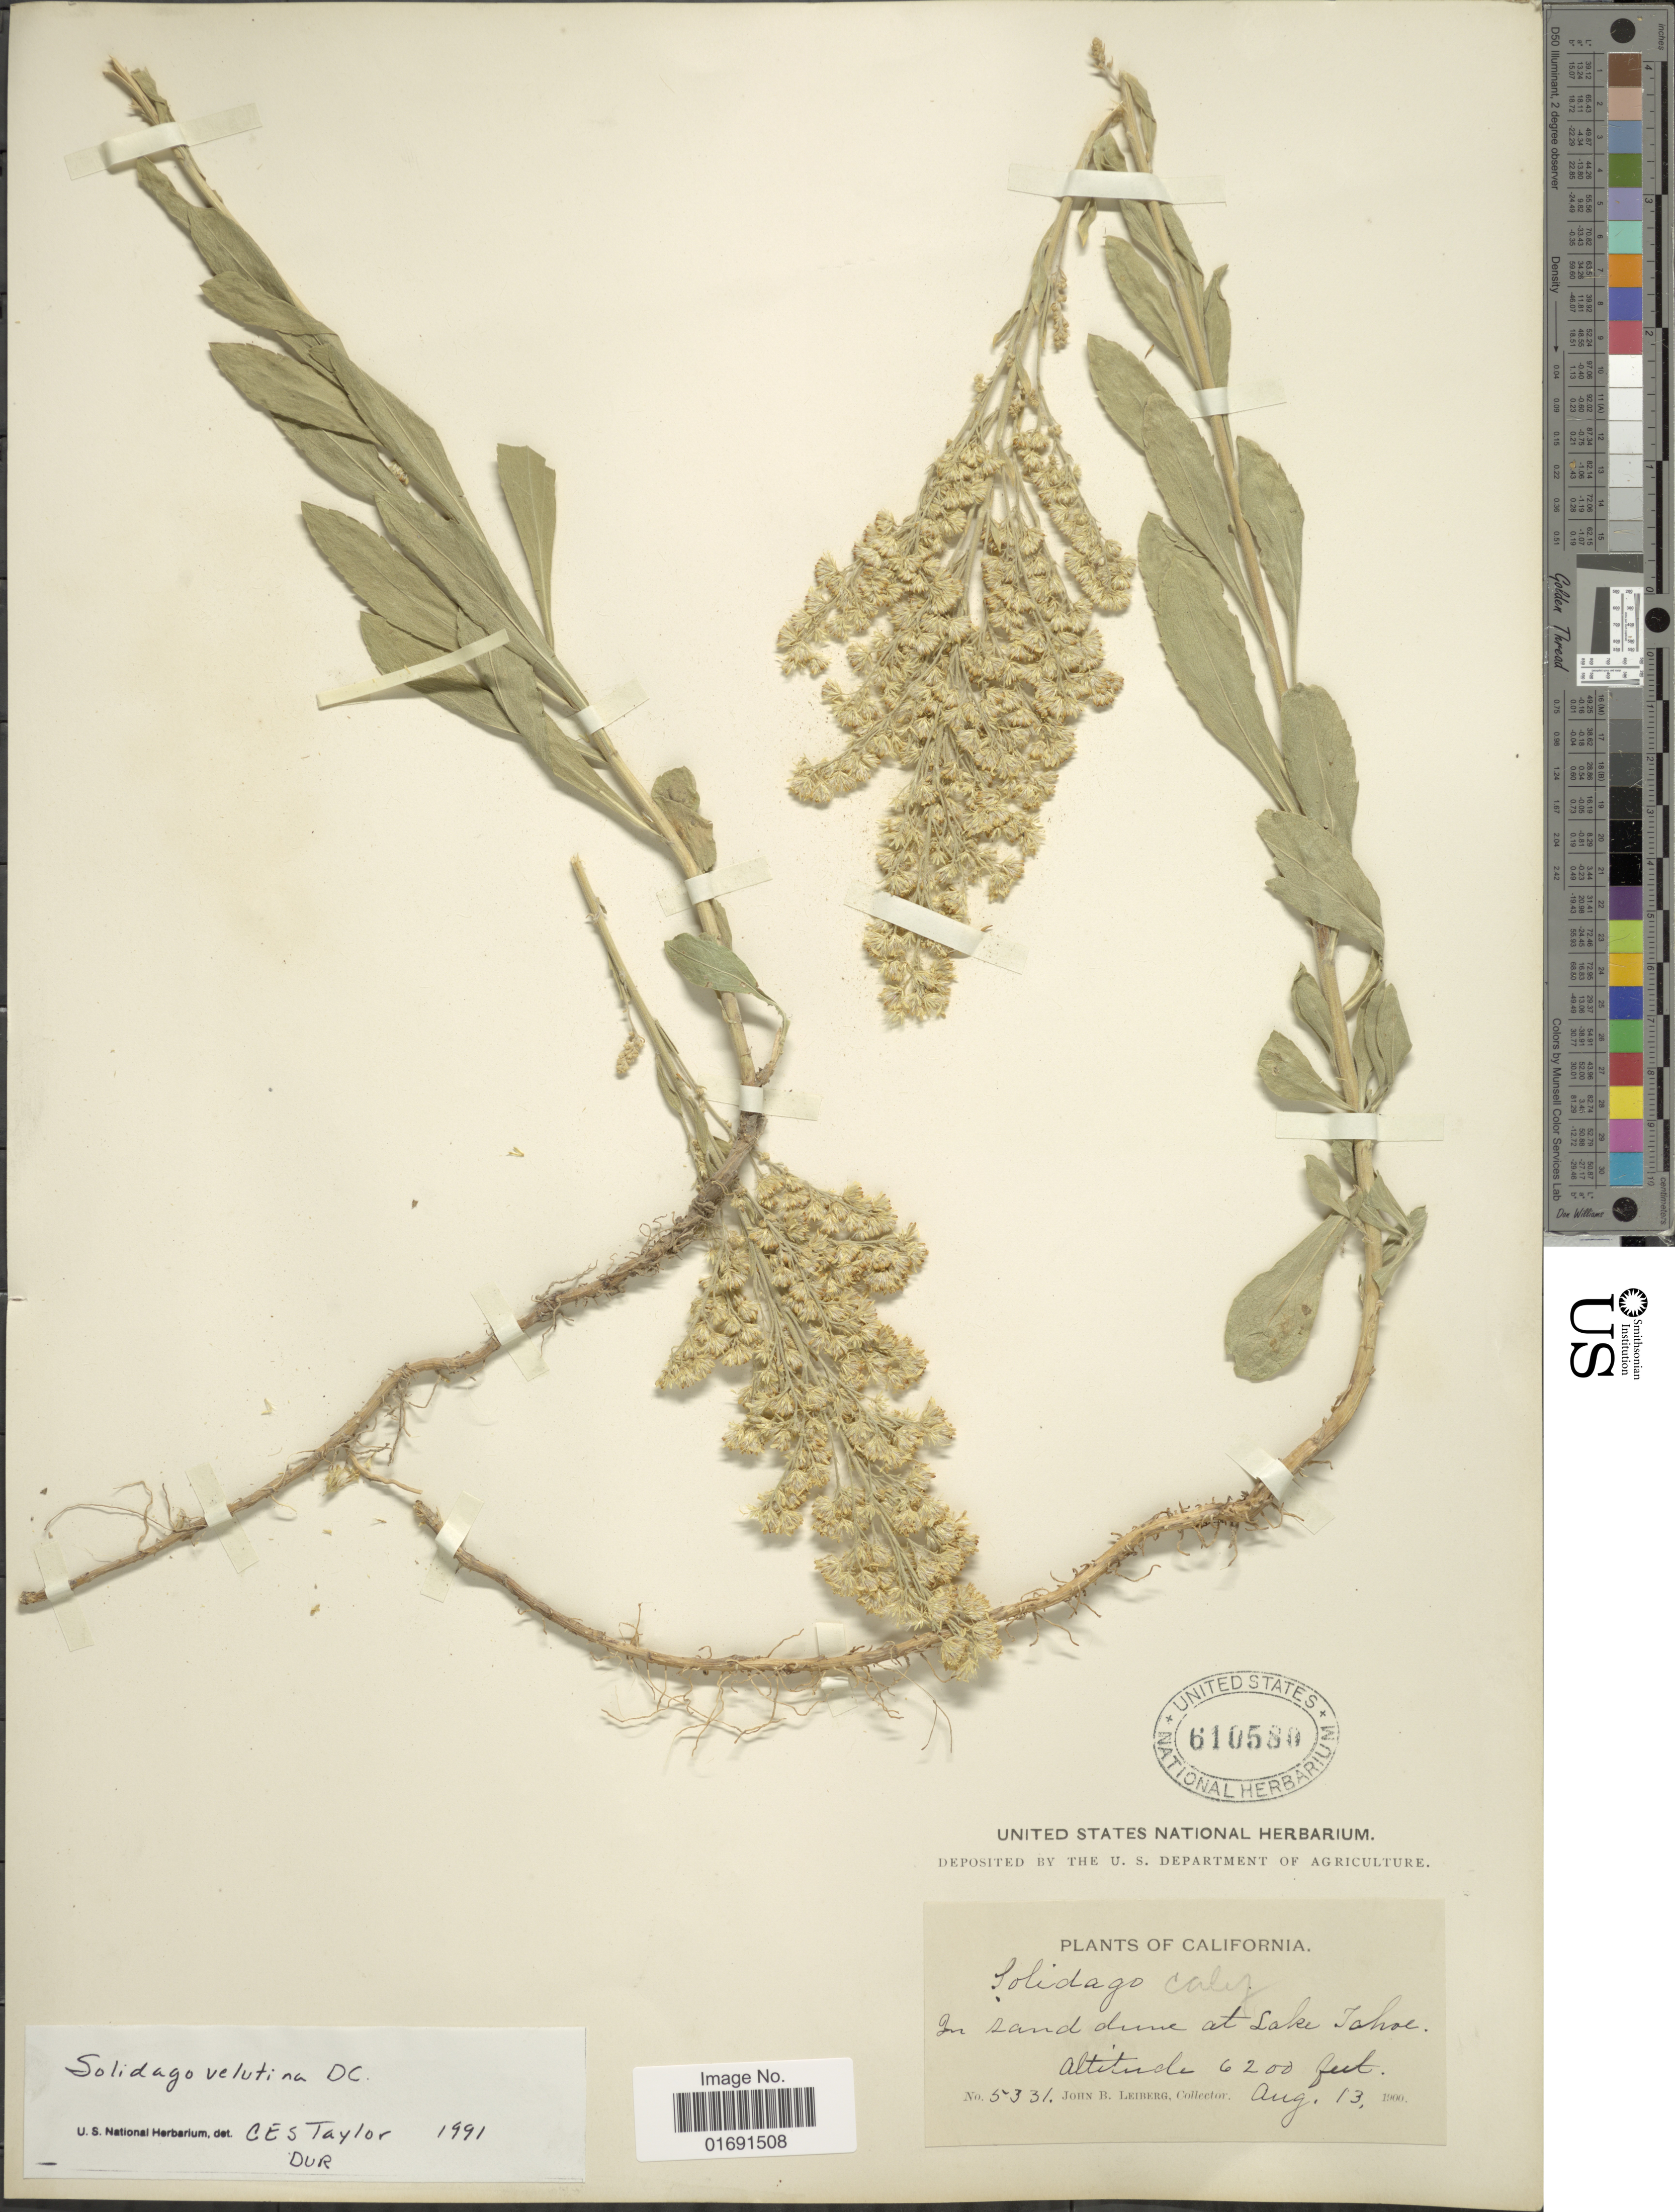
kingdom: Plantae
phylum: Tracheophyta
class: Magnoliopsida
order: Asterales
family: Asteraceae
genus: Solidago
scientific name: Solidago velutina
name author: DC.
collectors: J. Leiberg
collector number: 5331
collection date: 1900-08-13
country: United States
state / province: California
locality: At Lake Tahoe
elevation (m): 1890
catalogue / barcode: US 610580